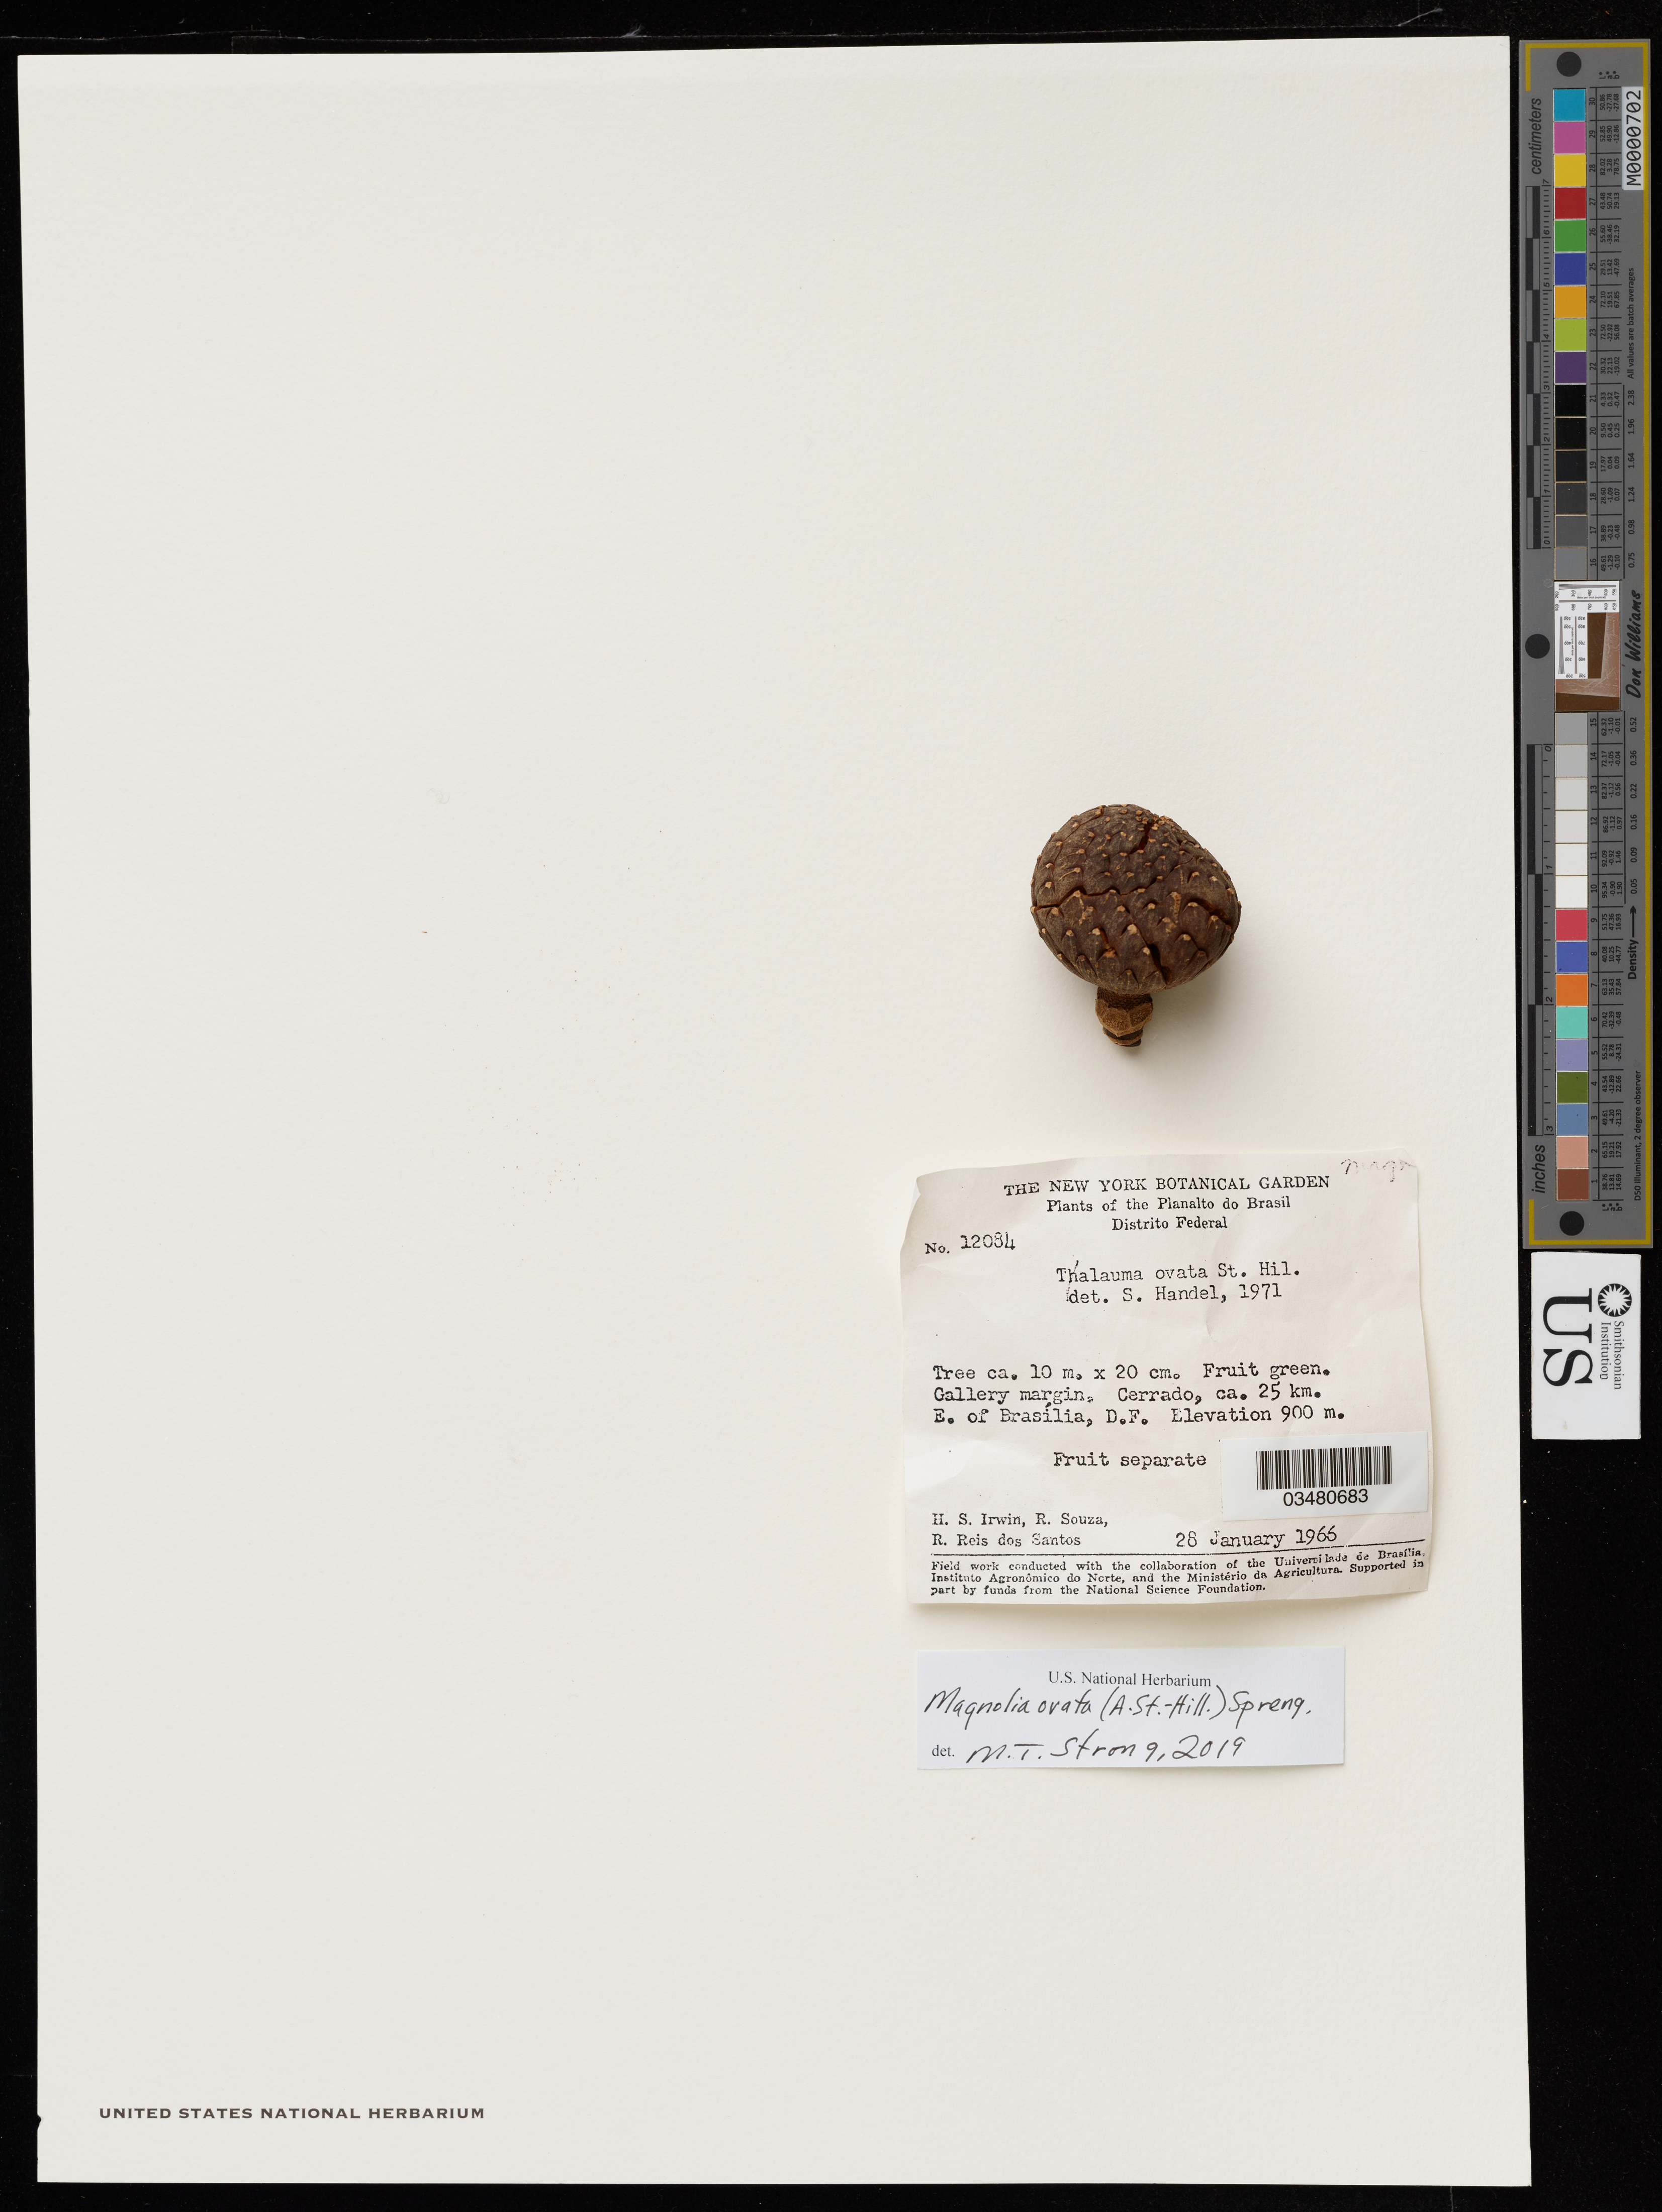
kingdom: Plantae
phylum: Tracheophyta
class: Magnoliopsida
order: Magnoliales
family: Magnoliaceae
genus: Magnolia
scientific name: Magnolia ovata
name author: (A. St.-Hil.) Spreng.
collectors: H. Irwin, R. Souza & R. Reis dos Santos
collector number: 12084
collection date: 1966-01-28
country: Brazil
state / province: Distrito Federal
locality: Planalto do Brasil, Distrito Federal, Cerrado, ca. 25 km. E. of Brasilia, D.F.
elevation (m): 900